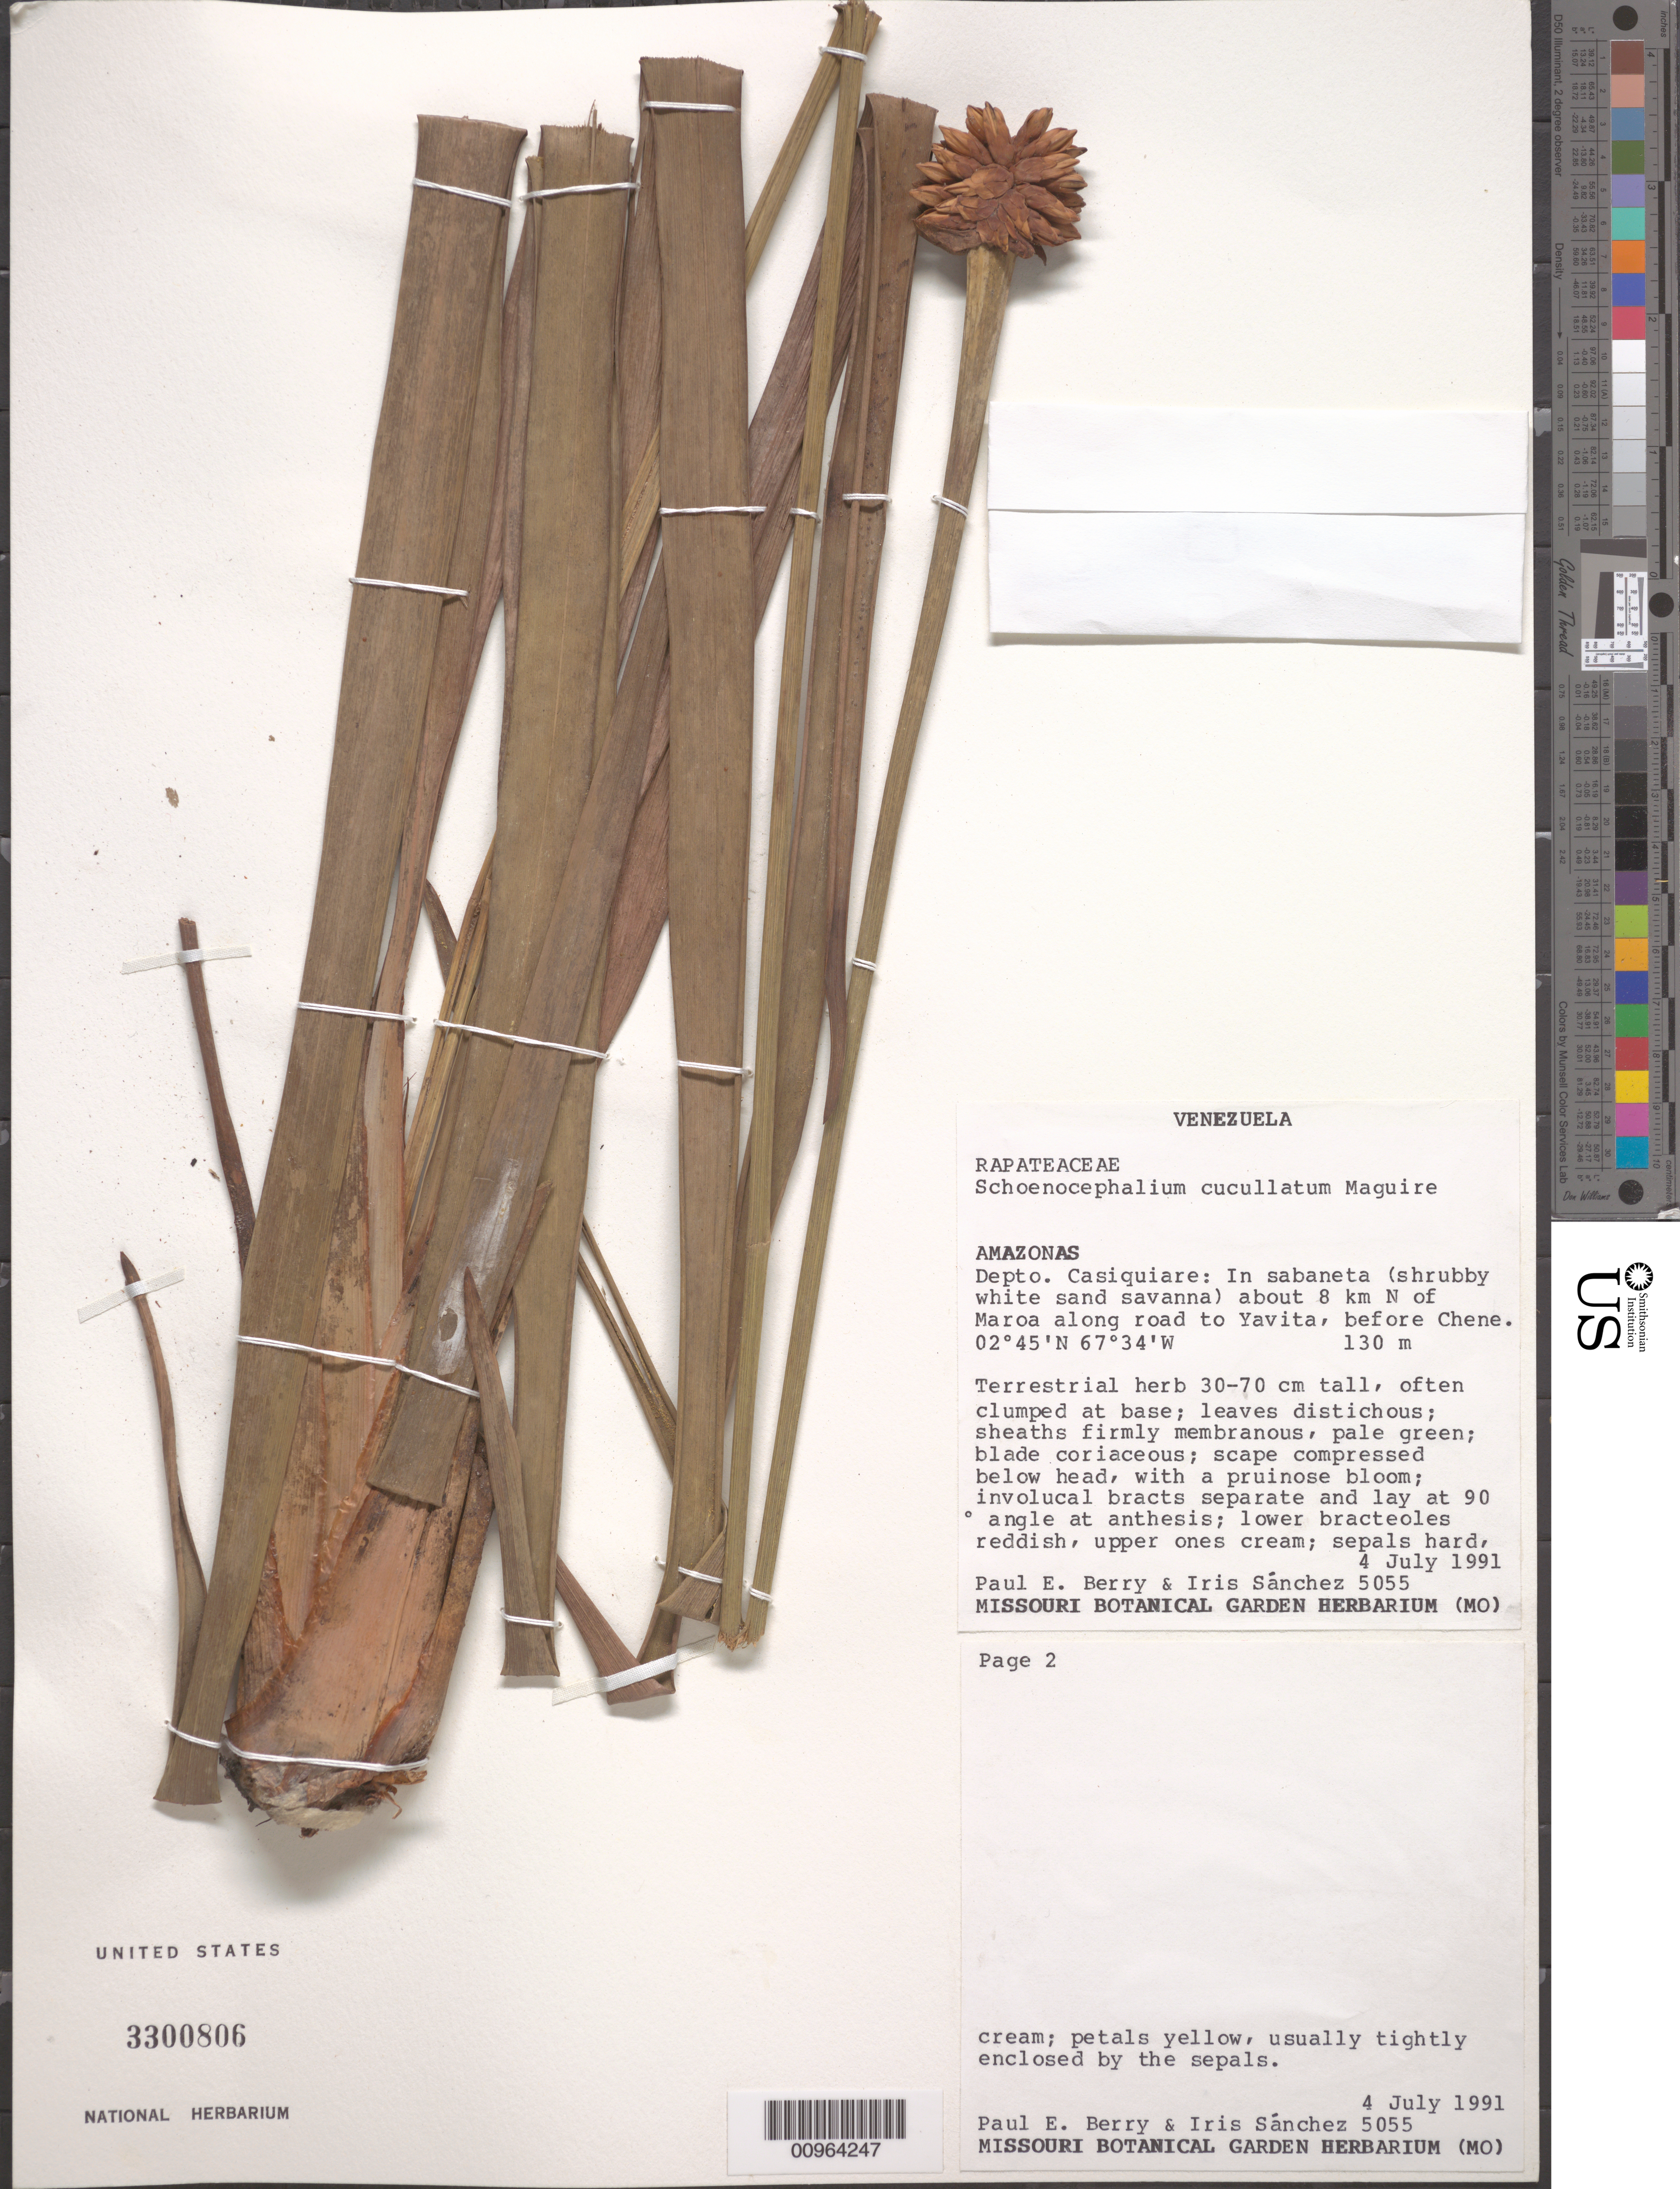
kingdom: Plantae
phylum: Tracheophyta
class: Liliopsida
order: Poales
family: Rapateaceae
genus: Schoenocephalium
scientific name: Schoenocephalium cucullatum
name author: Maguire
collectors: P. E. Berry & I. Sánchez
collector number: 5055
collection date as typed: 4-Jul-91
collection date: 1991-07-04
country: Venezuela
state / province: Amazonas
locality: Maroa, about 8 km N of along road to Yavita, before Chene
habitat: Sabaneta (shrubby white sand savanna)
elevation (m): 130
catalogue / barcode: US 3300806